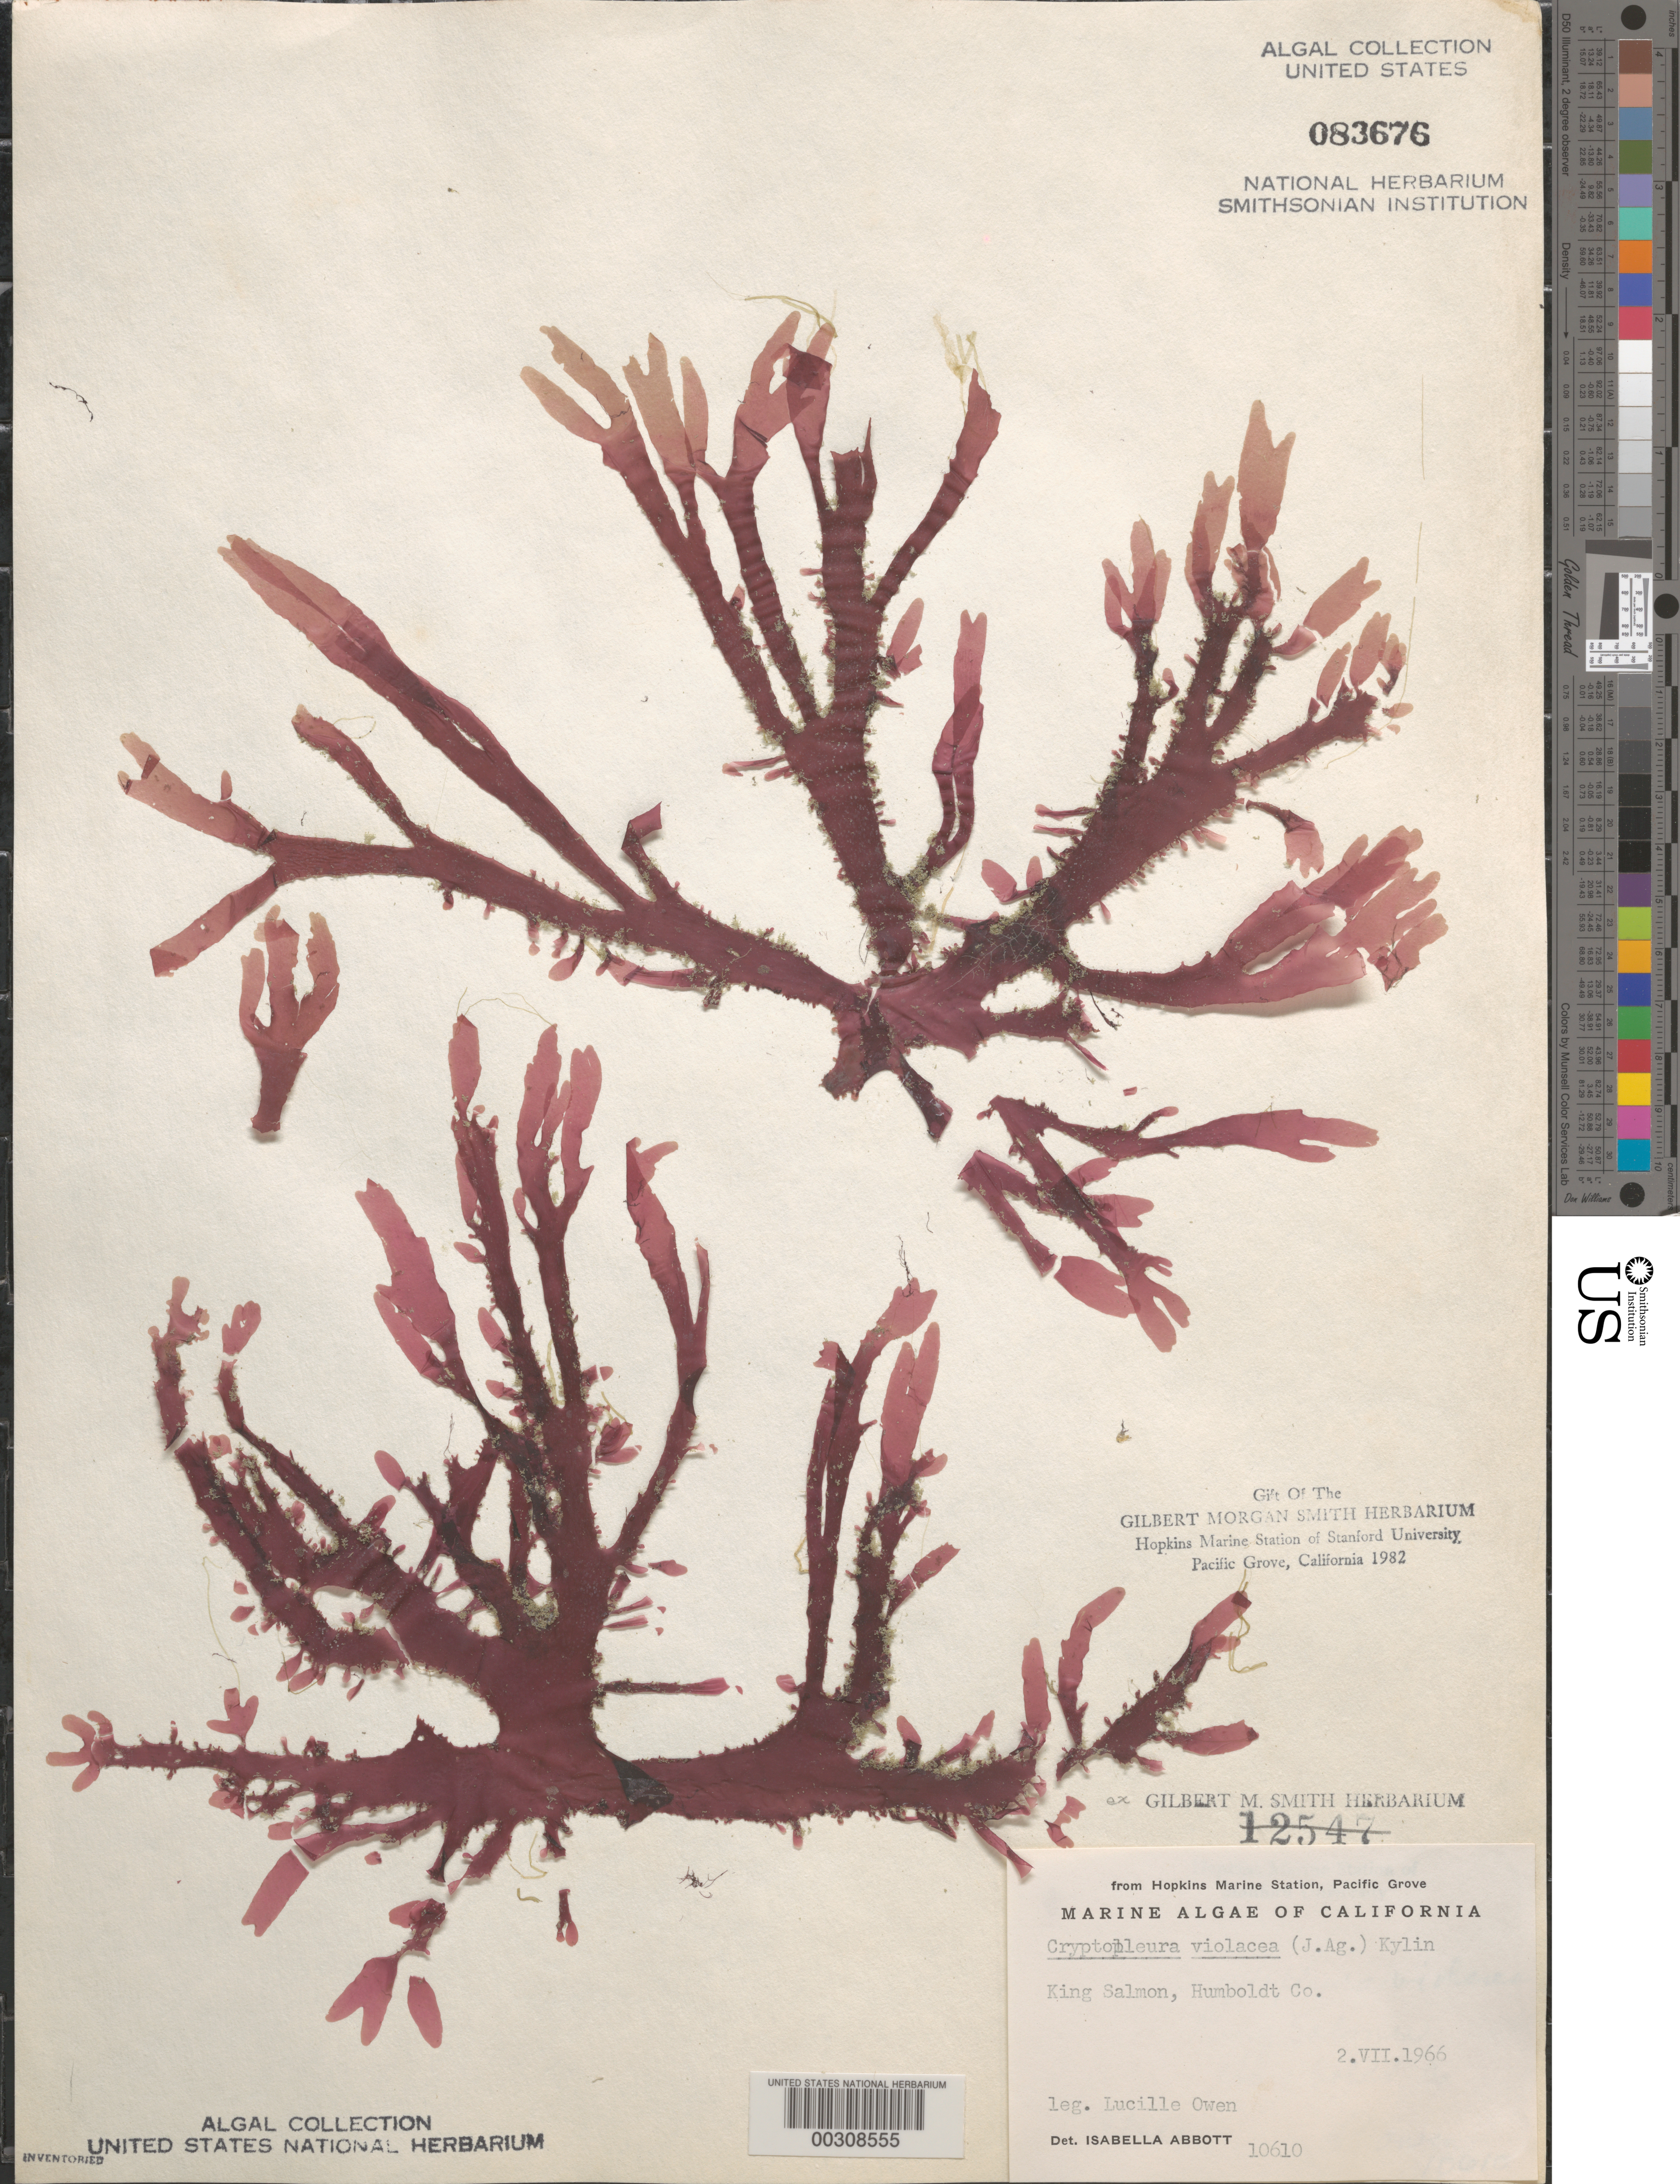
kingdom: Plantae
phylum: Rhodophyta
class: Florideophyceae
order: Ceramiales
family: Delesseriaceae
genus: Cryptopleura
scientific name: Cryptopleura violacea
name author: (J. Ag.) Kylin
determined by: Abbott, Isabella A.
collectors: L. Owen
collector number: IAA 10610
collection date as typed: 02 Jul 1966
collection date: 1966-07-02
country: United States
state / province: California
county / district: Humboldt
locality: King Salmon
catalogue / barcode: US 83676